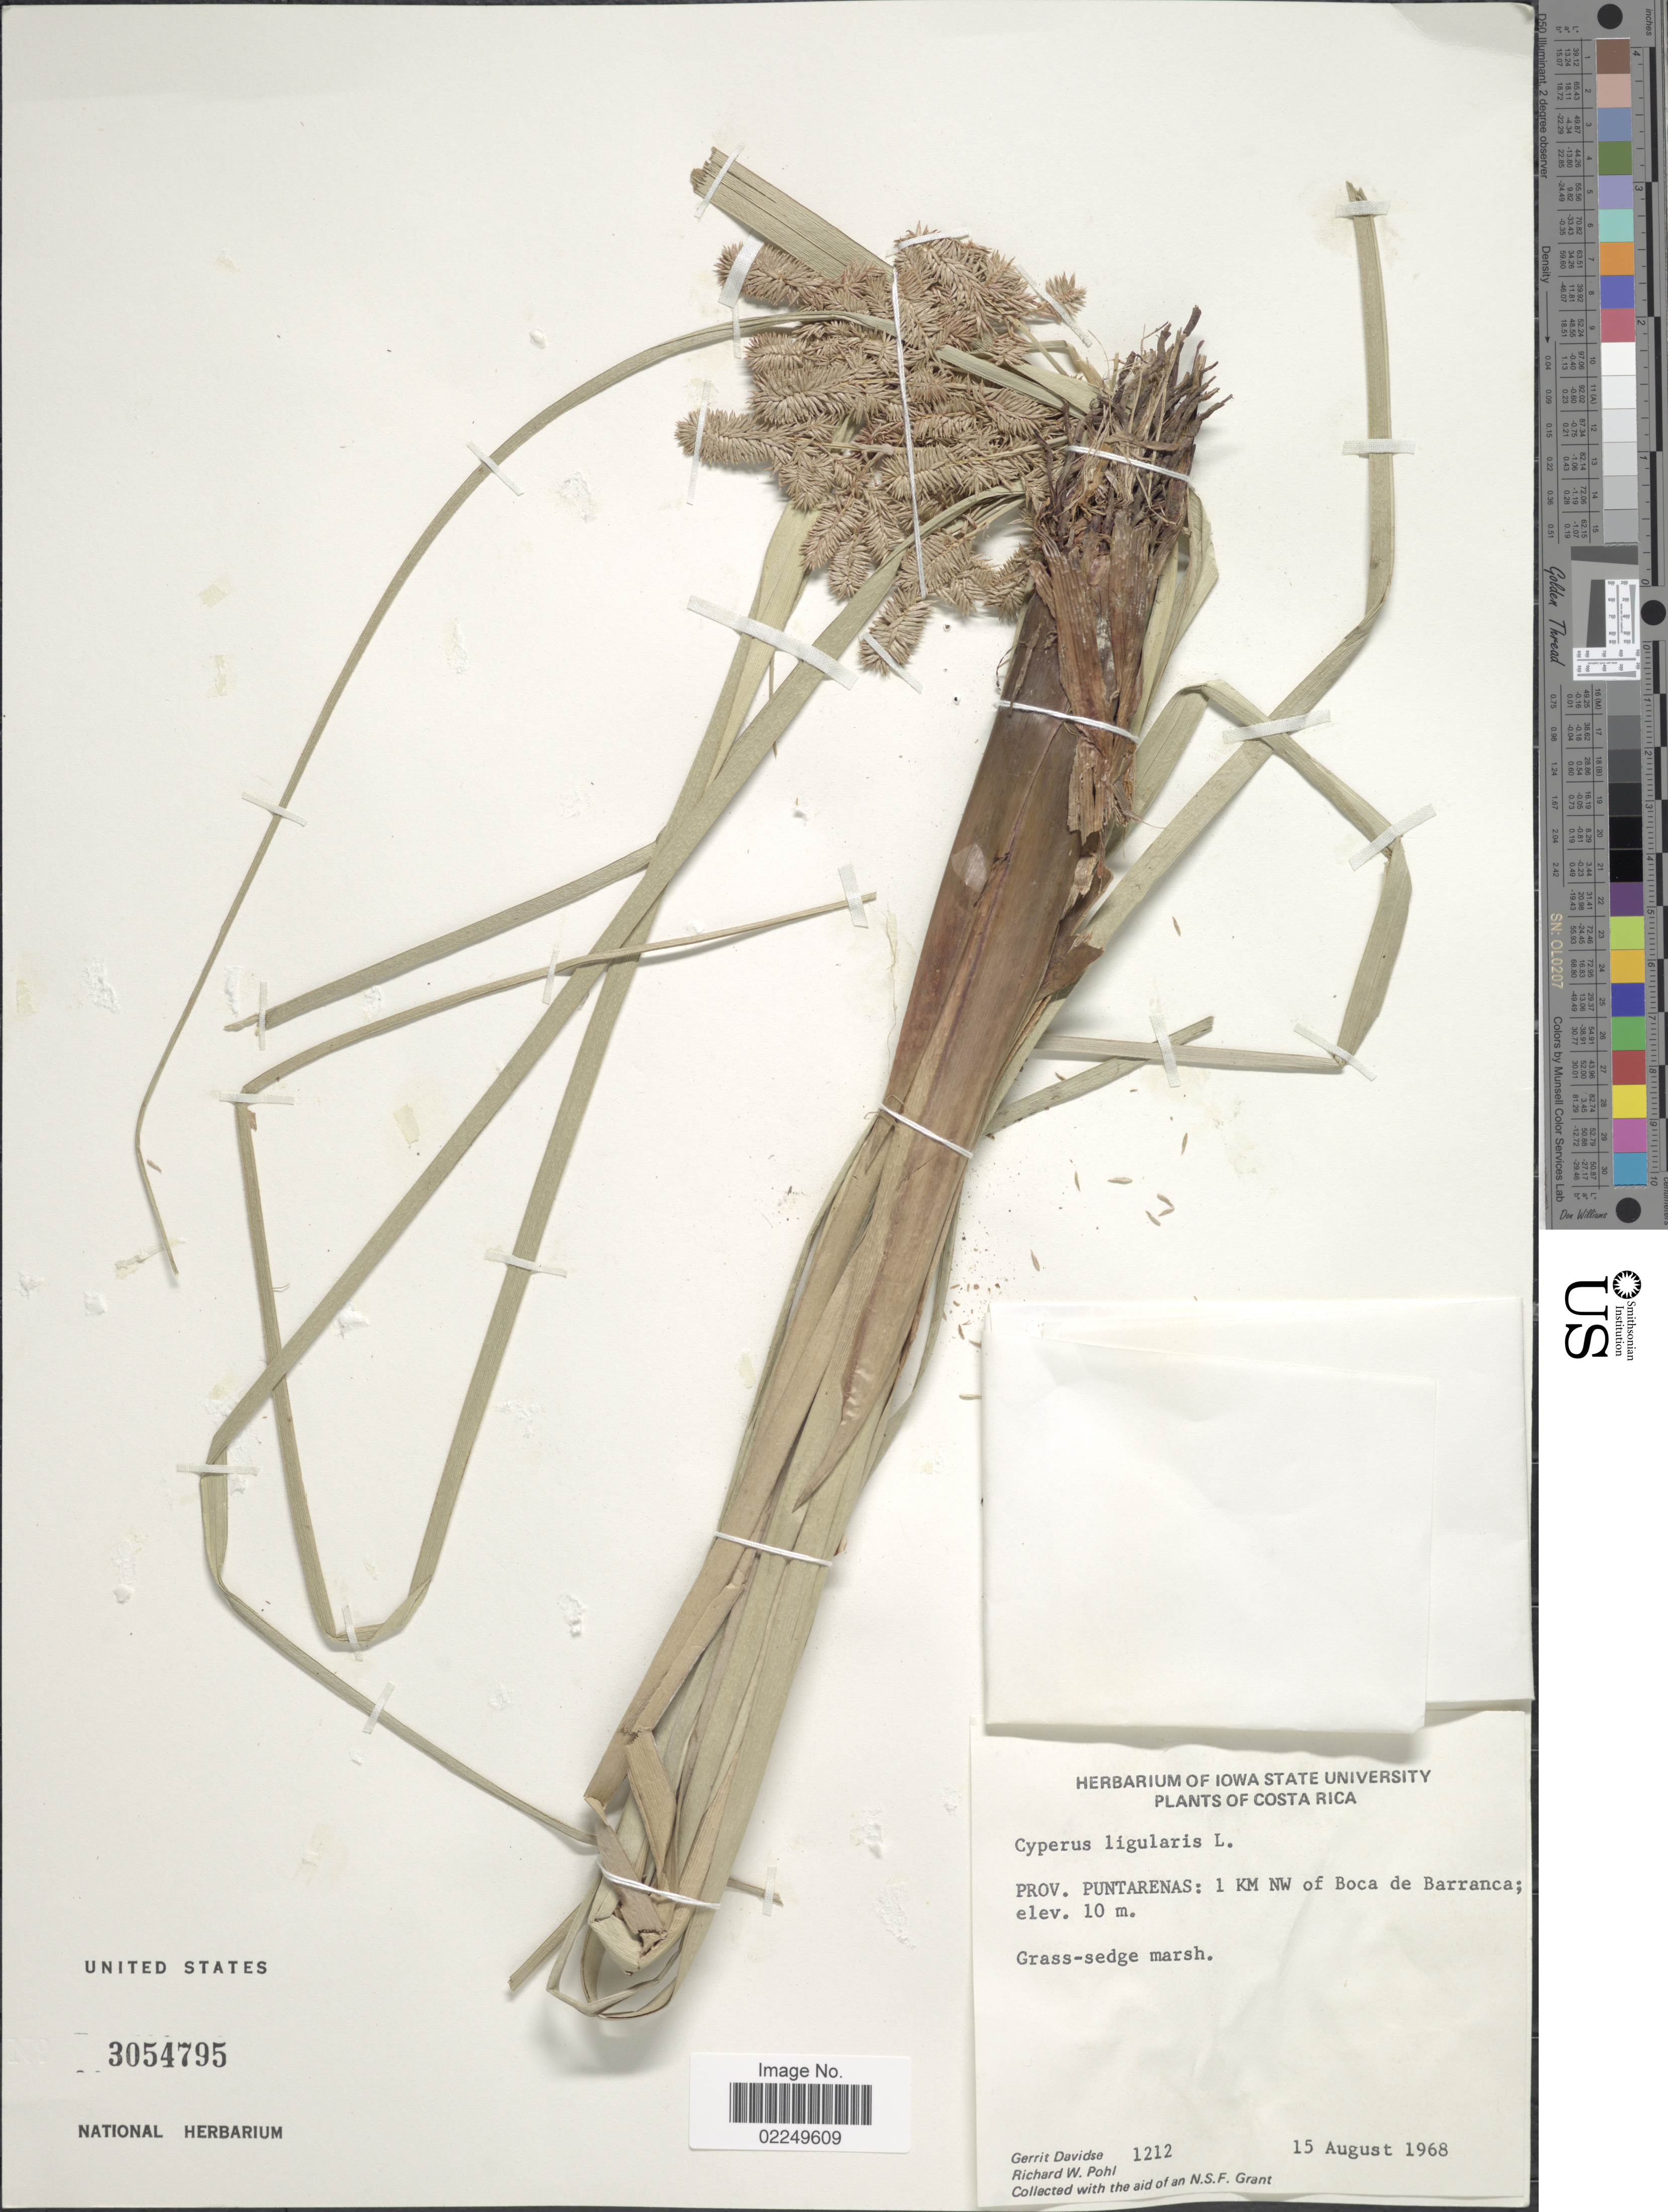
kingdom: Plantae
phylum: Tracheophyta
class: Liliopsida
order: Poales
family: Cyperaceae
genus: Cyperus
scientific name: Cyperus ligularis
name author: L.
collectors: G. Davidse & R. W. Pohl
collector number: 1212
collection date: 1968-08-15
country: Costa Rica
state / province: Puntarenas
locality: Prov. Puntarenas: 1 km NW of Boca de Barranca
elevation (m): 10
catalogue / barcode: US 3054795